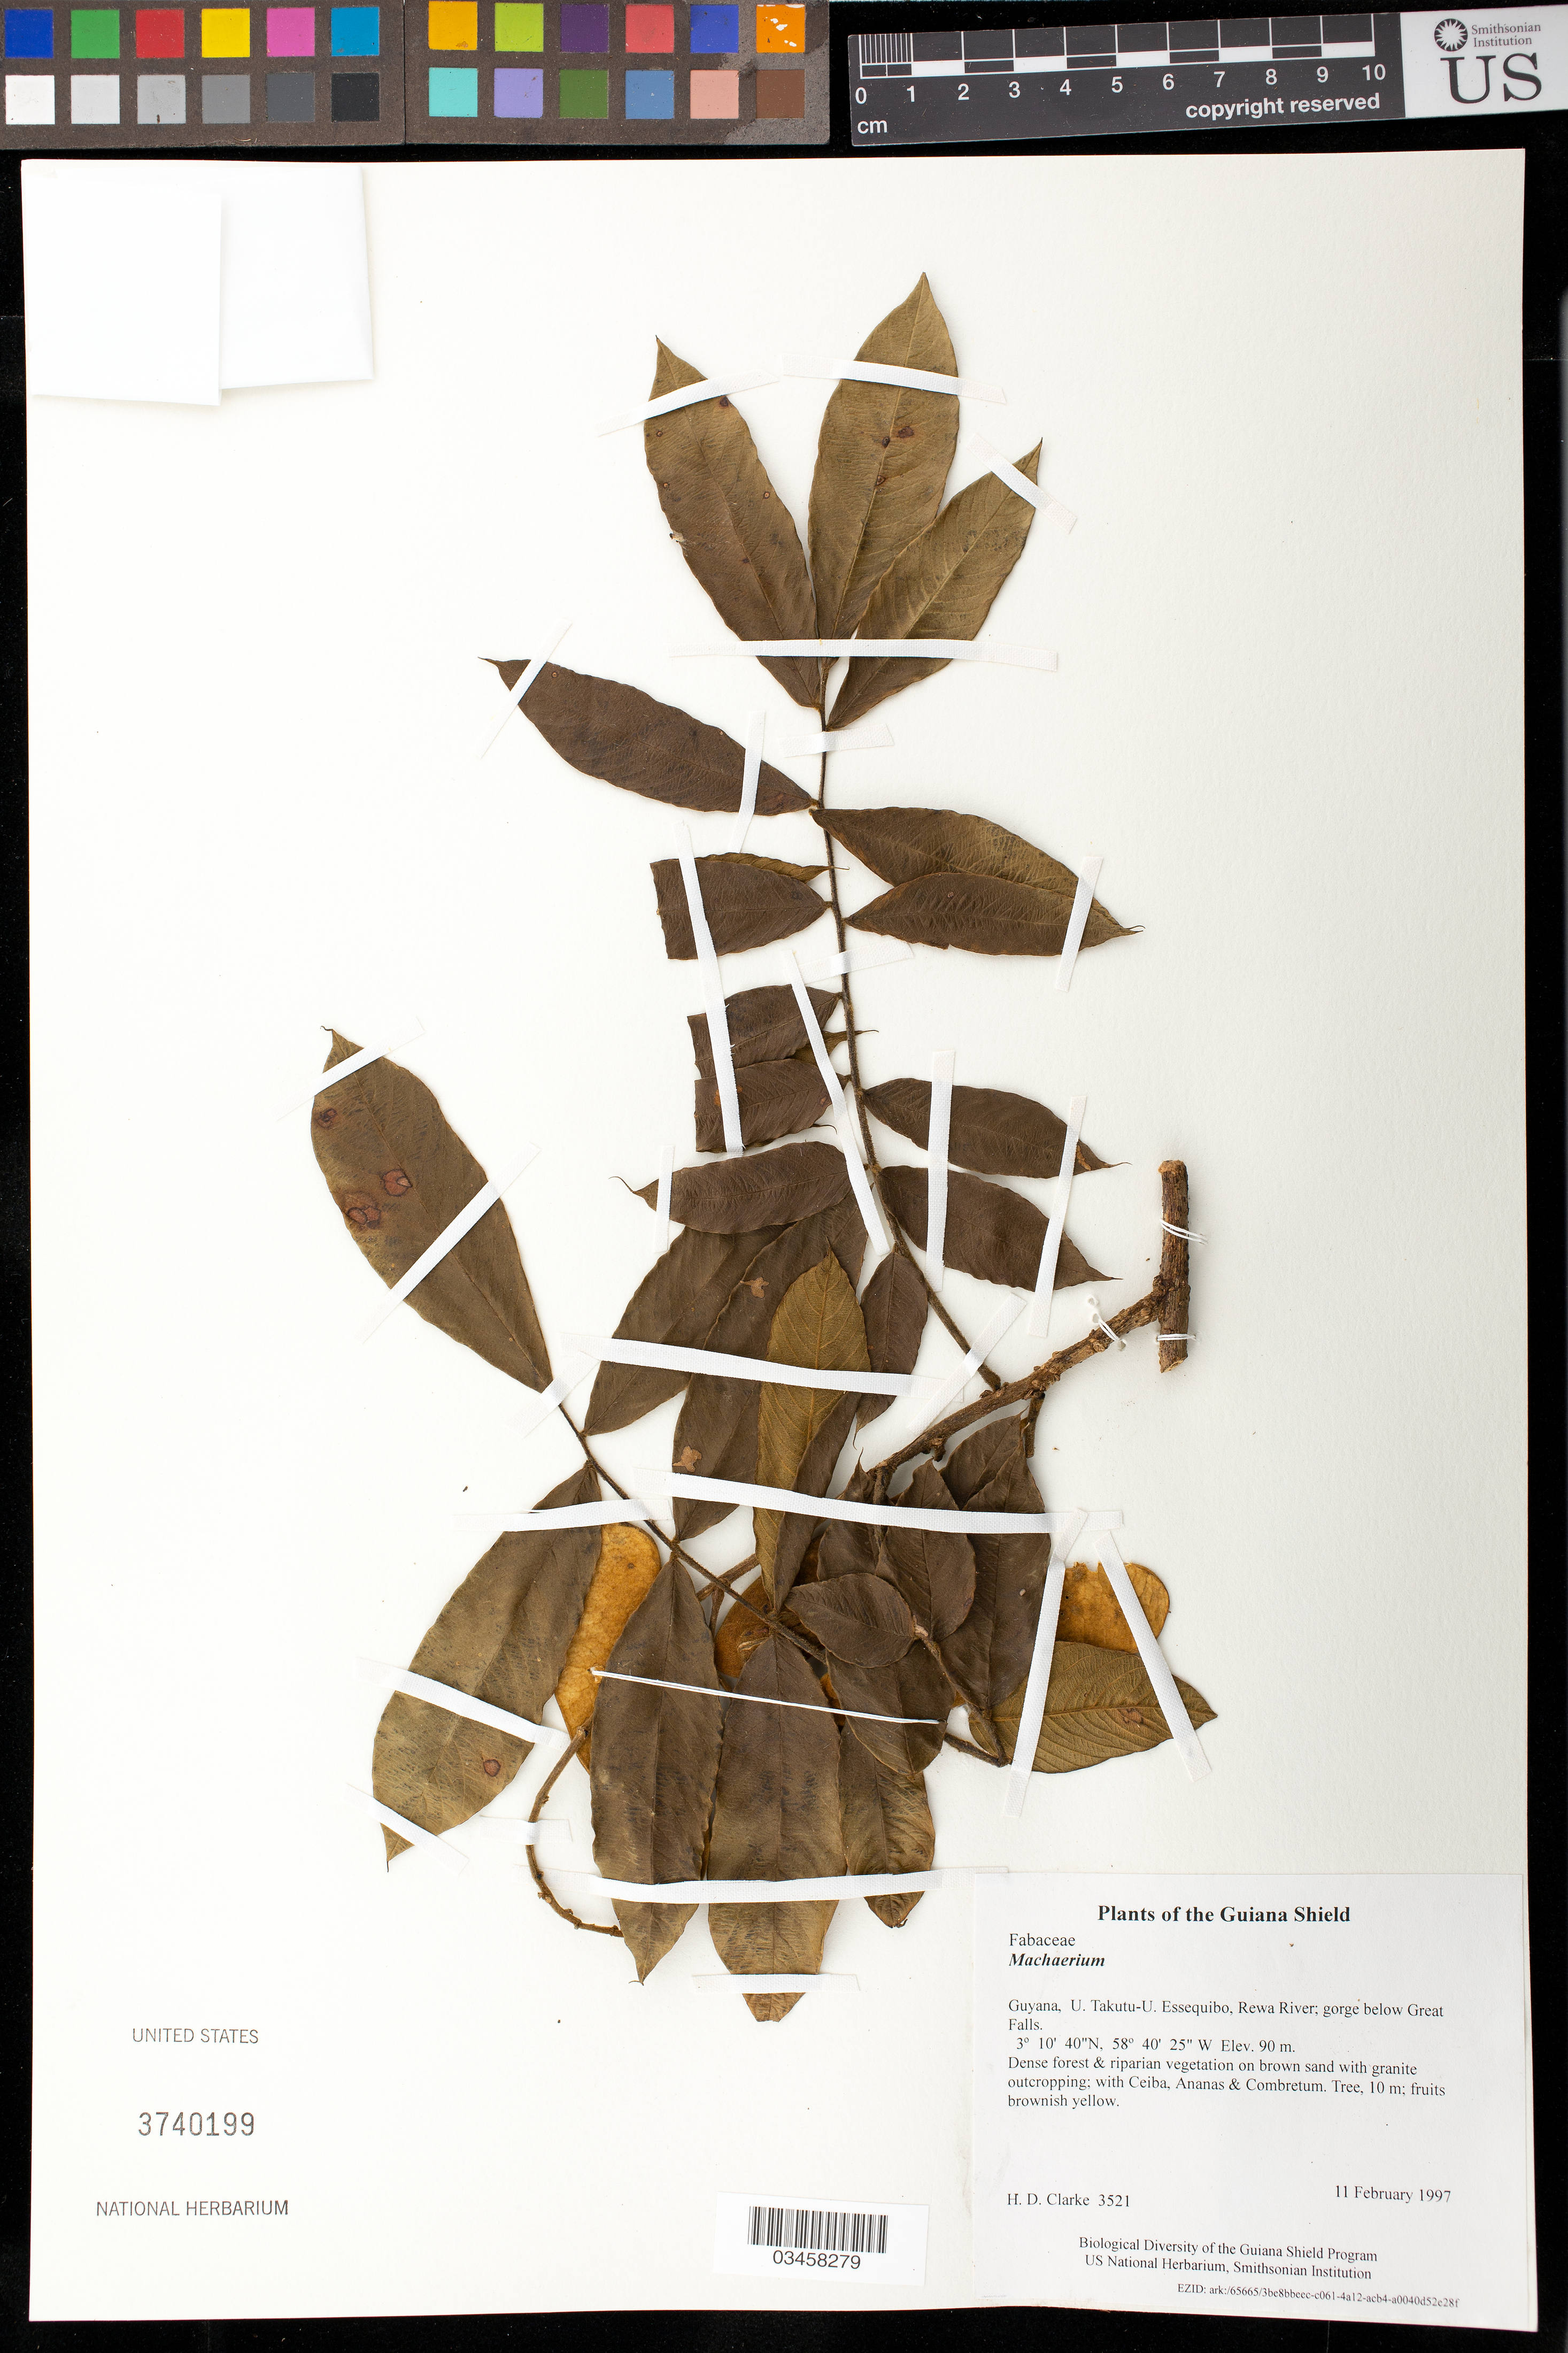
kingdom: Plantae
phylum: Tracheophyta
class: Magnoliopsida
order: Fabales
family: Fabaceae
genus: Machaerium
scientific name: Machaerium sp.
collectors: H. D. Clarke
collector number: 3521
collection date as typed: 11 February 1997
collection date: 1997-02-11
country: Guyana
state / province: U. Takutu-U. Essequibo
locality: Rewa River; gorge below Great Falls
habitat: Dense forest & riparian vegetation on brown sand with granite outcropping; with Ceiba, Ananas & Combretum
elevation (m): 90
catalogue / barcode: US 3740199